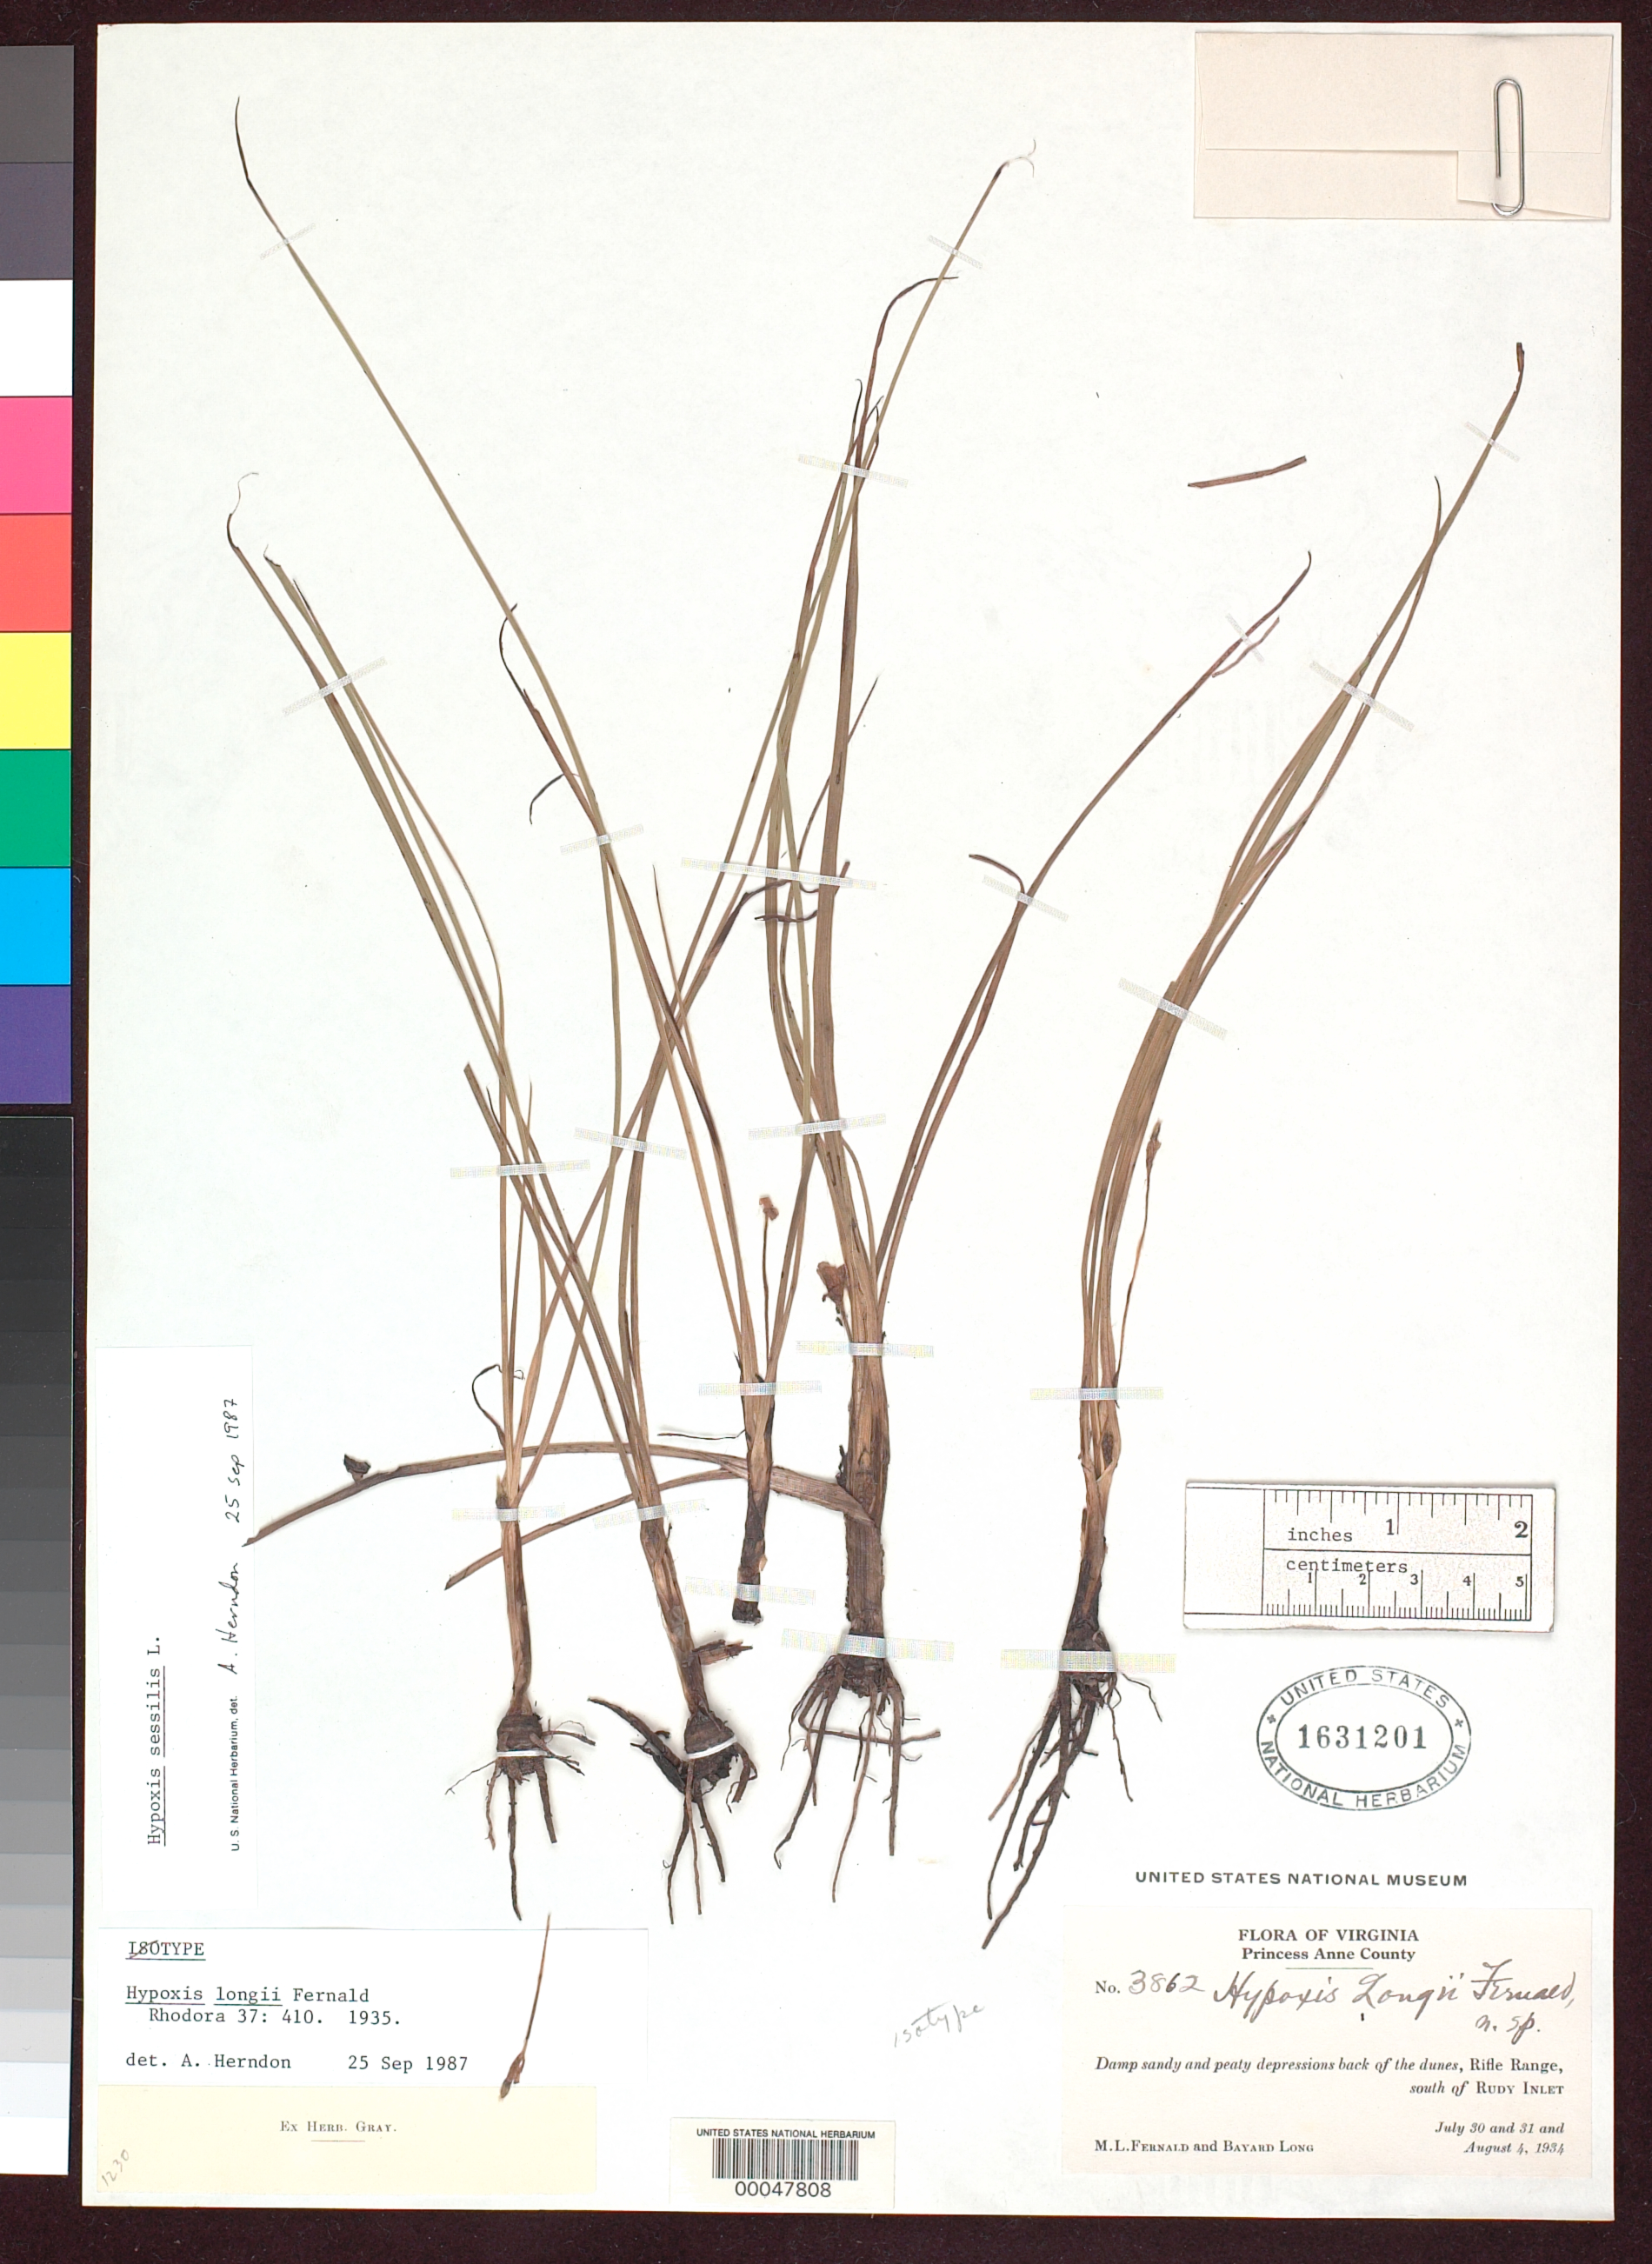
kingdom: Plantae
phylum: Tracheophyta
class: Liliopsida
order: Asparagales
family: Hypoxidaceae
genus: Hypoxis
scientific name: Hypoxis longii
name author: Fernald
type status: Isotype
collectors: M. L. Fernald & B. H. Long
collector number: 3862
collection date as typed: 30 Jul 1934 and 31 Jul 1934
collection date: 1934-07-30,1934-07-31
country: United States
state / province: Virginia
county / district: City of Virginia Beach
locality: S of Rudy Inlet.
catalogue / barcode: US 1631201